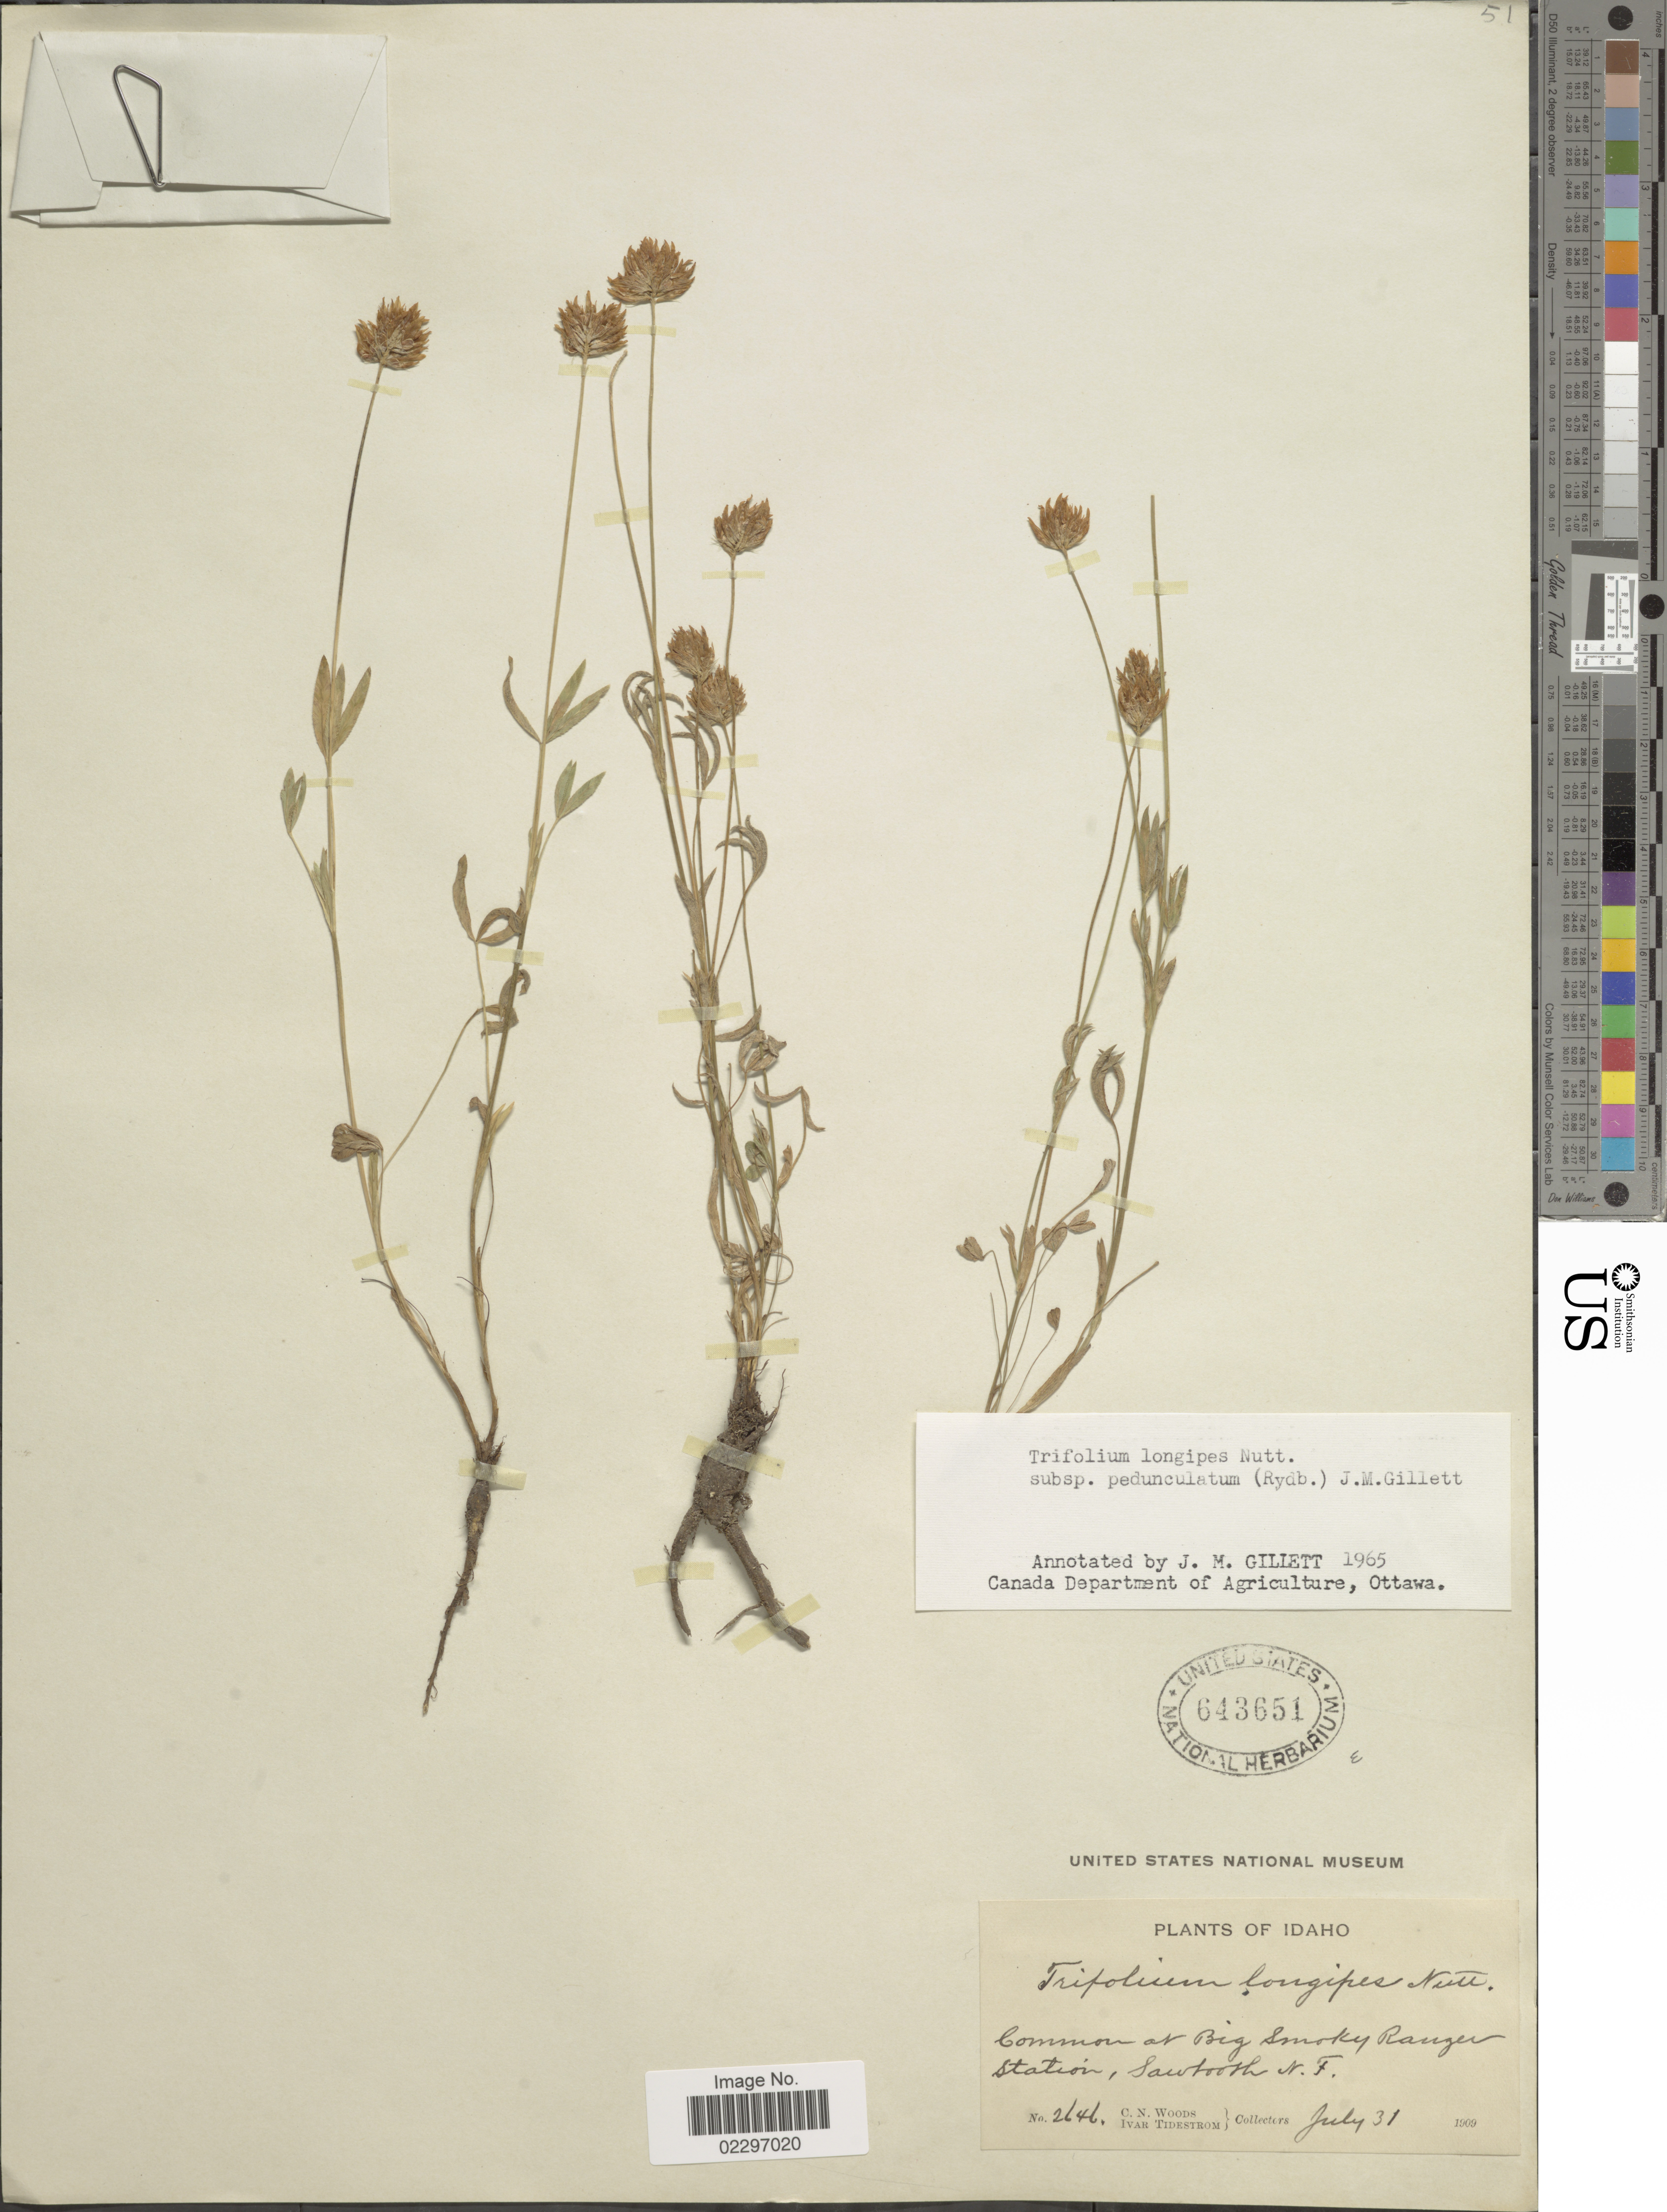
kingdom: Plantae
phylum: Tracheophyta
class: Magnoliopsida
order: Fabales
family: Fabaceae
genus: Trifolium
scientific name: Trifolium longipes subsp. pedunculatum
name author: (Rydb.) J.M. Gillett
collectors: C. Woods & I. F. Tidestrom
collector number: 2646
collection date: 1909-07-31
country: United States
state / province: Idaho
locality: Common at Big Smoky Ranger Station, Sawtooth N.F.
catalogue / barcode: US 643651